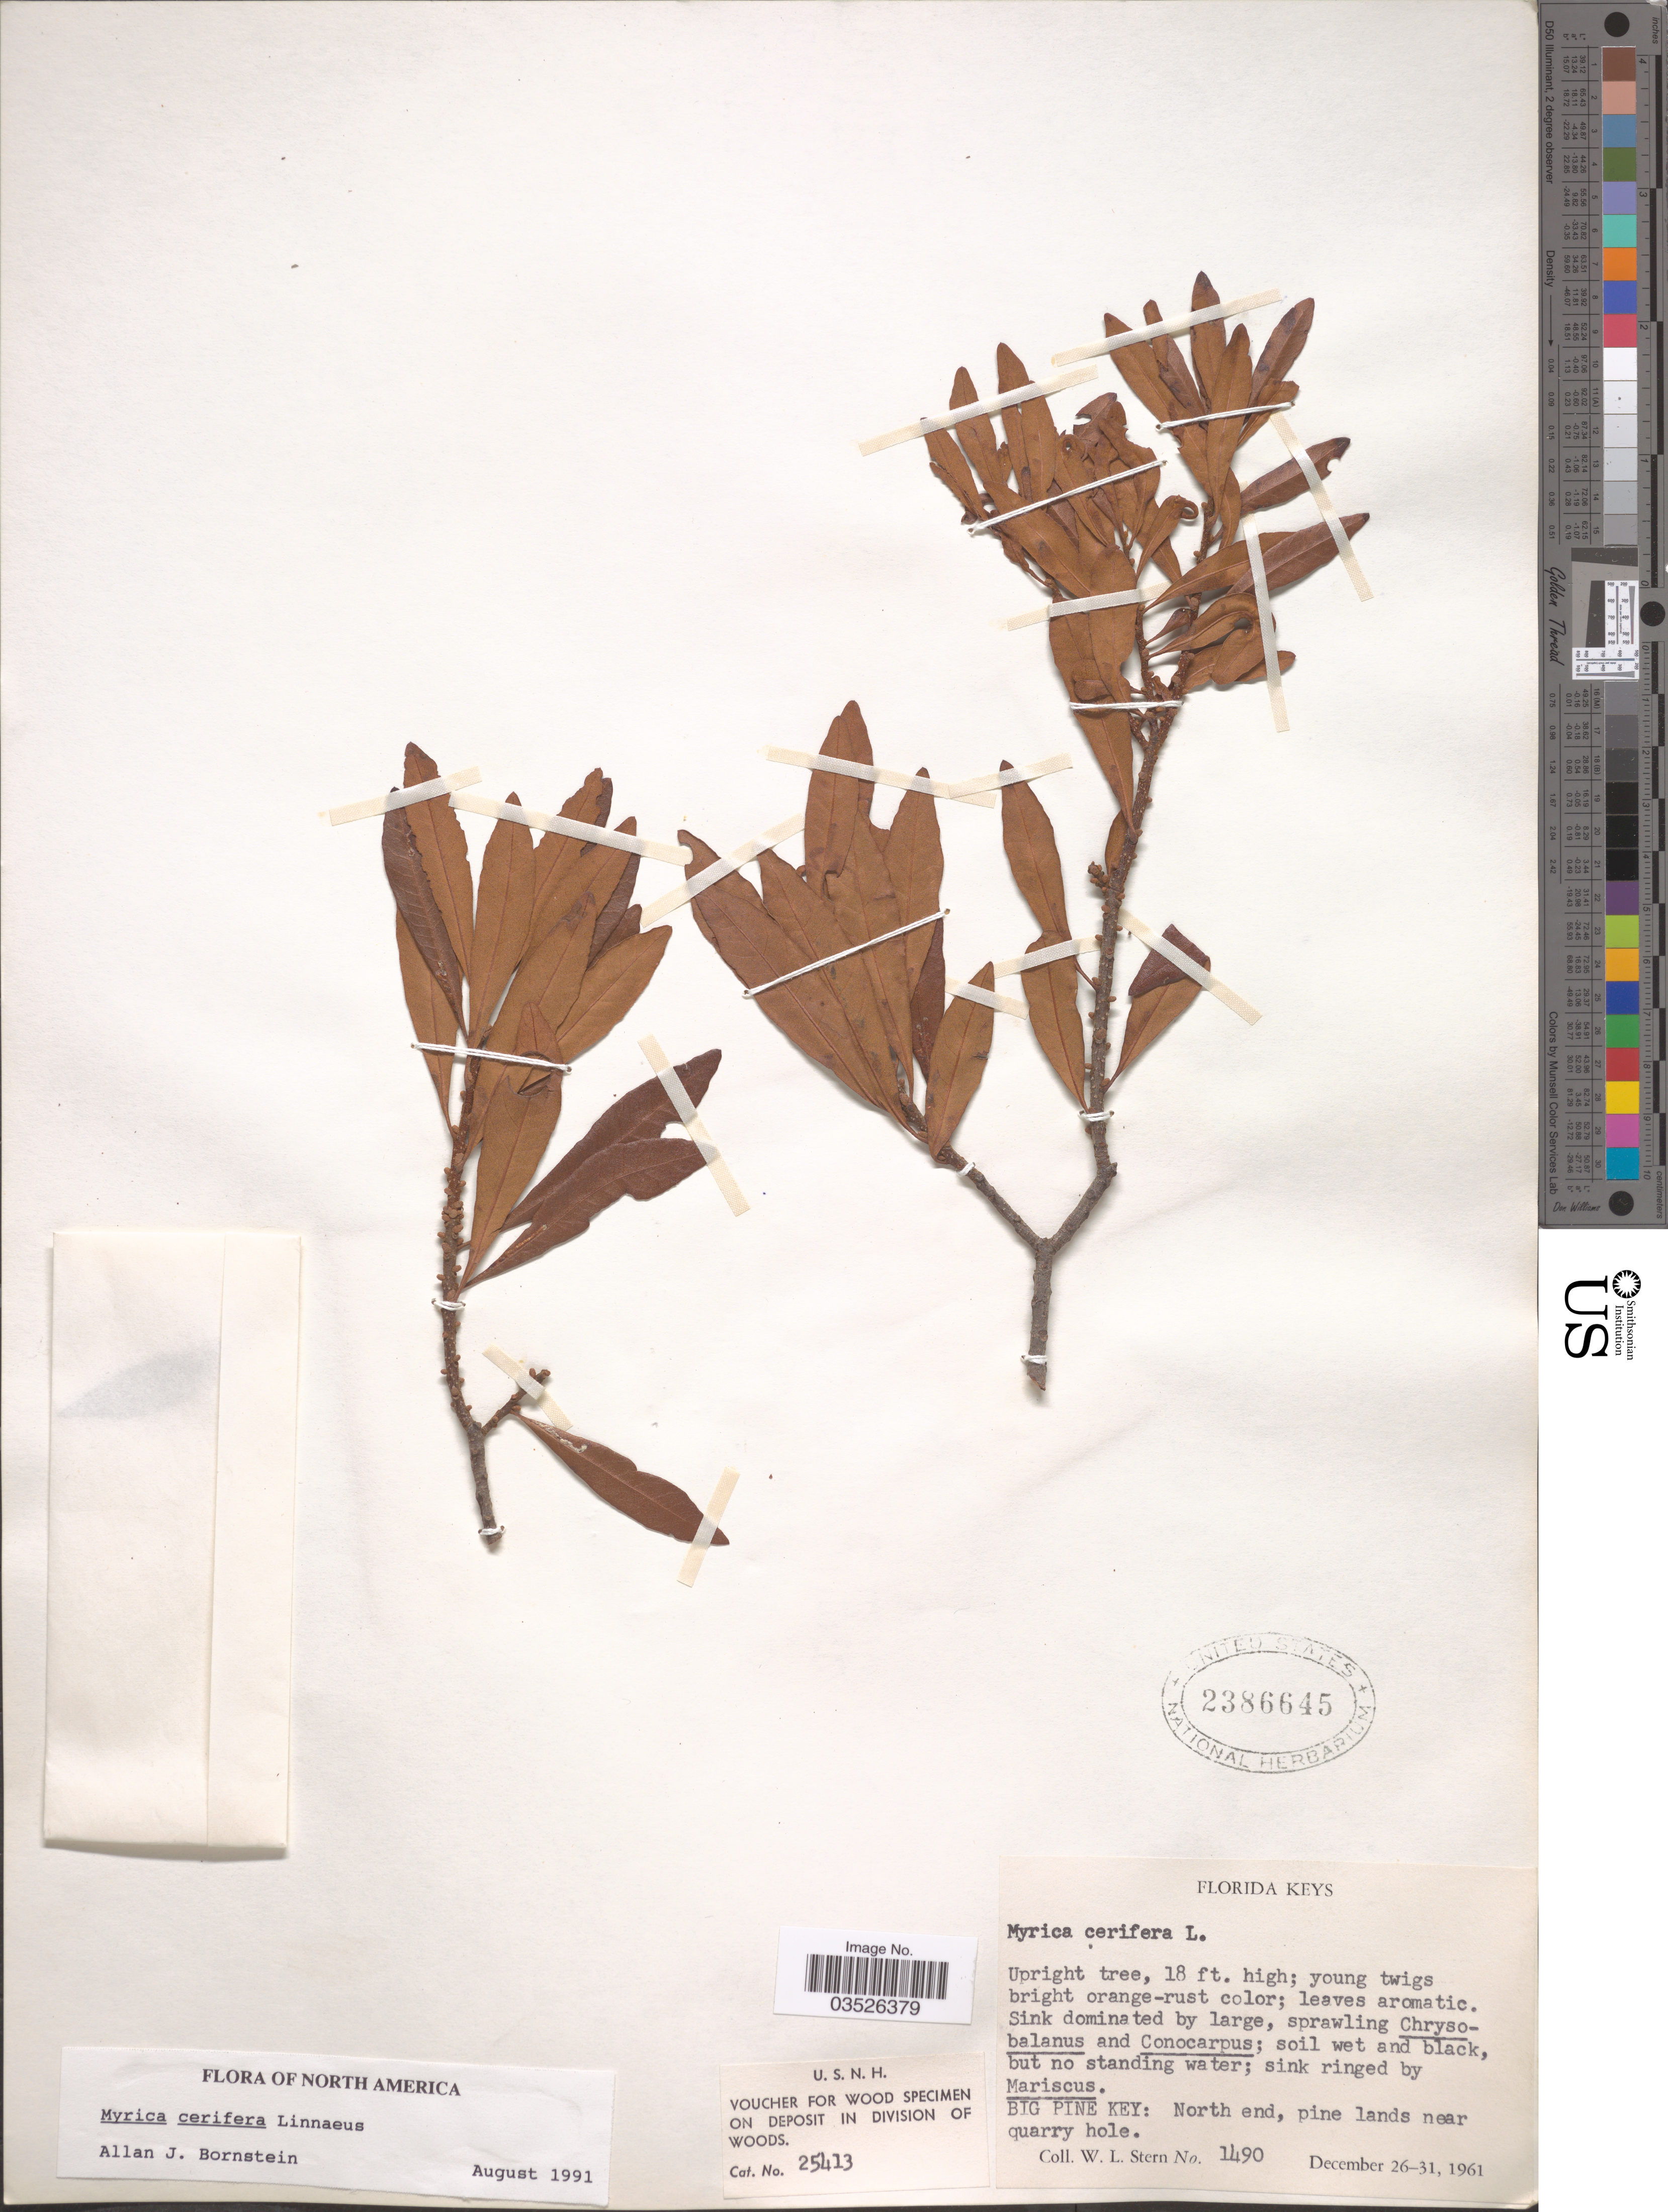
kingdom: Plantae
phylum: Tracheophyta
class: Magnoliopsida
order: Fagales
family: Myricaceae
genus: Morella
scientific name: Morella cerifera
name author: (L.) Small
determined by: Strong, M. T., (US), Smithsonian Institution - National Museum of Natural History (UNITED STATES)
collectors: W. L. Stern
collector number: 1490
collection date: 1961-12-26/1961-12-31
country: United States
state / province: Florida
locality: Florida Keys. Big Pine Key: North end, pine lands near quarry hole.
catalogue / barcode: US 2386645